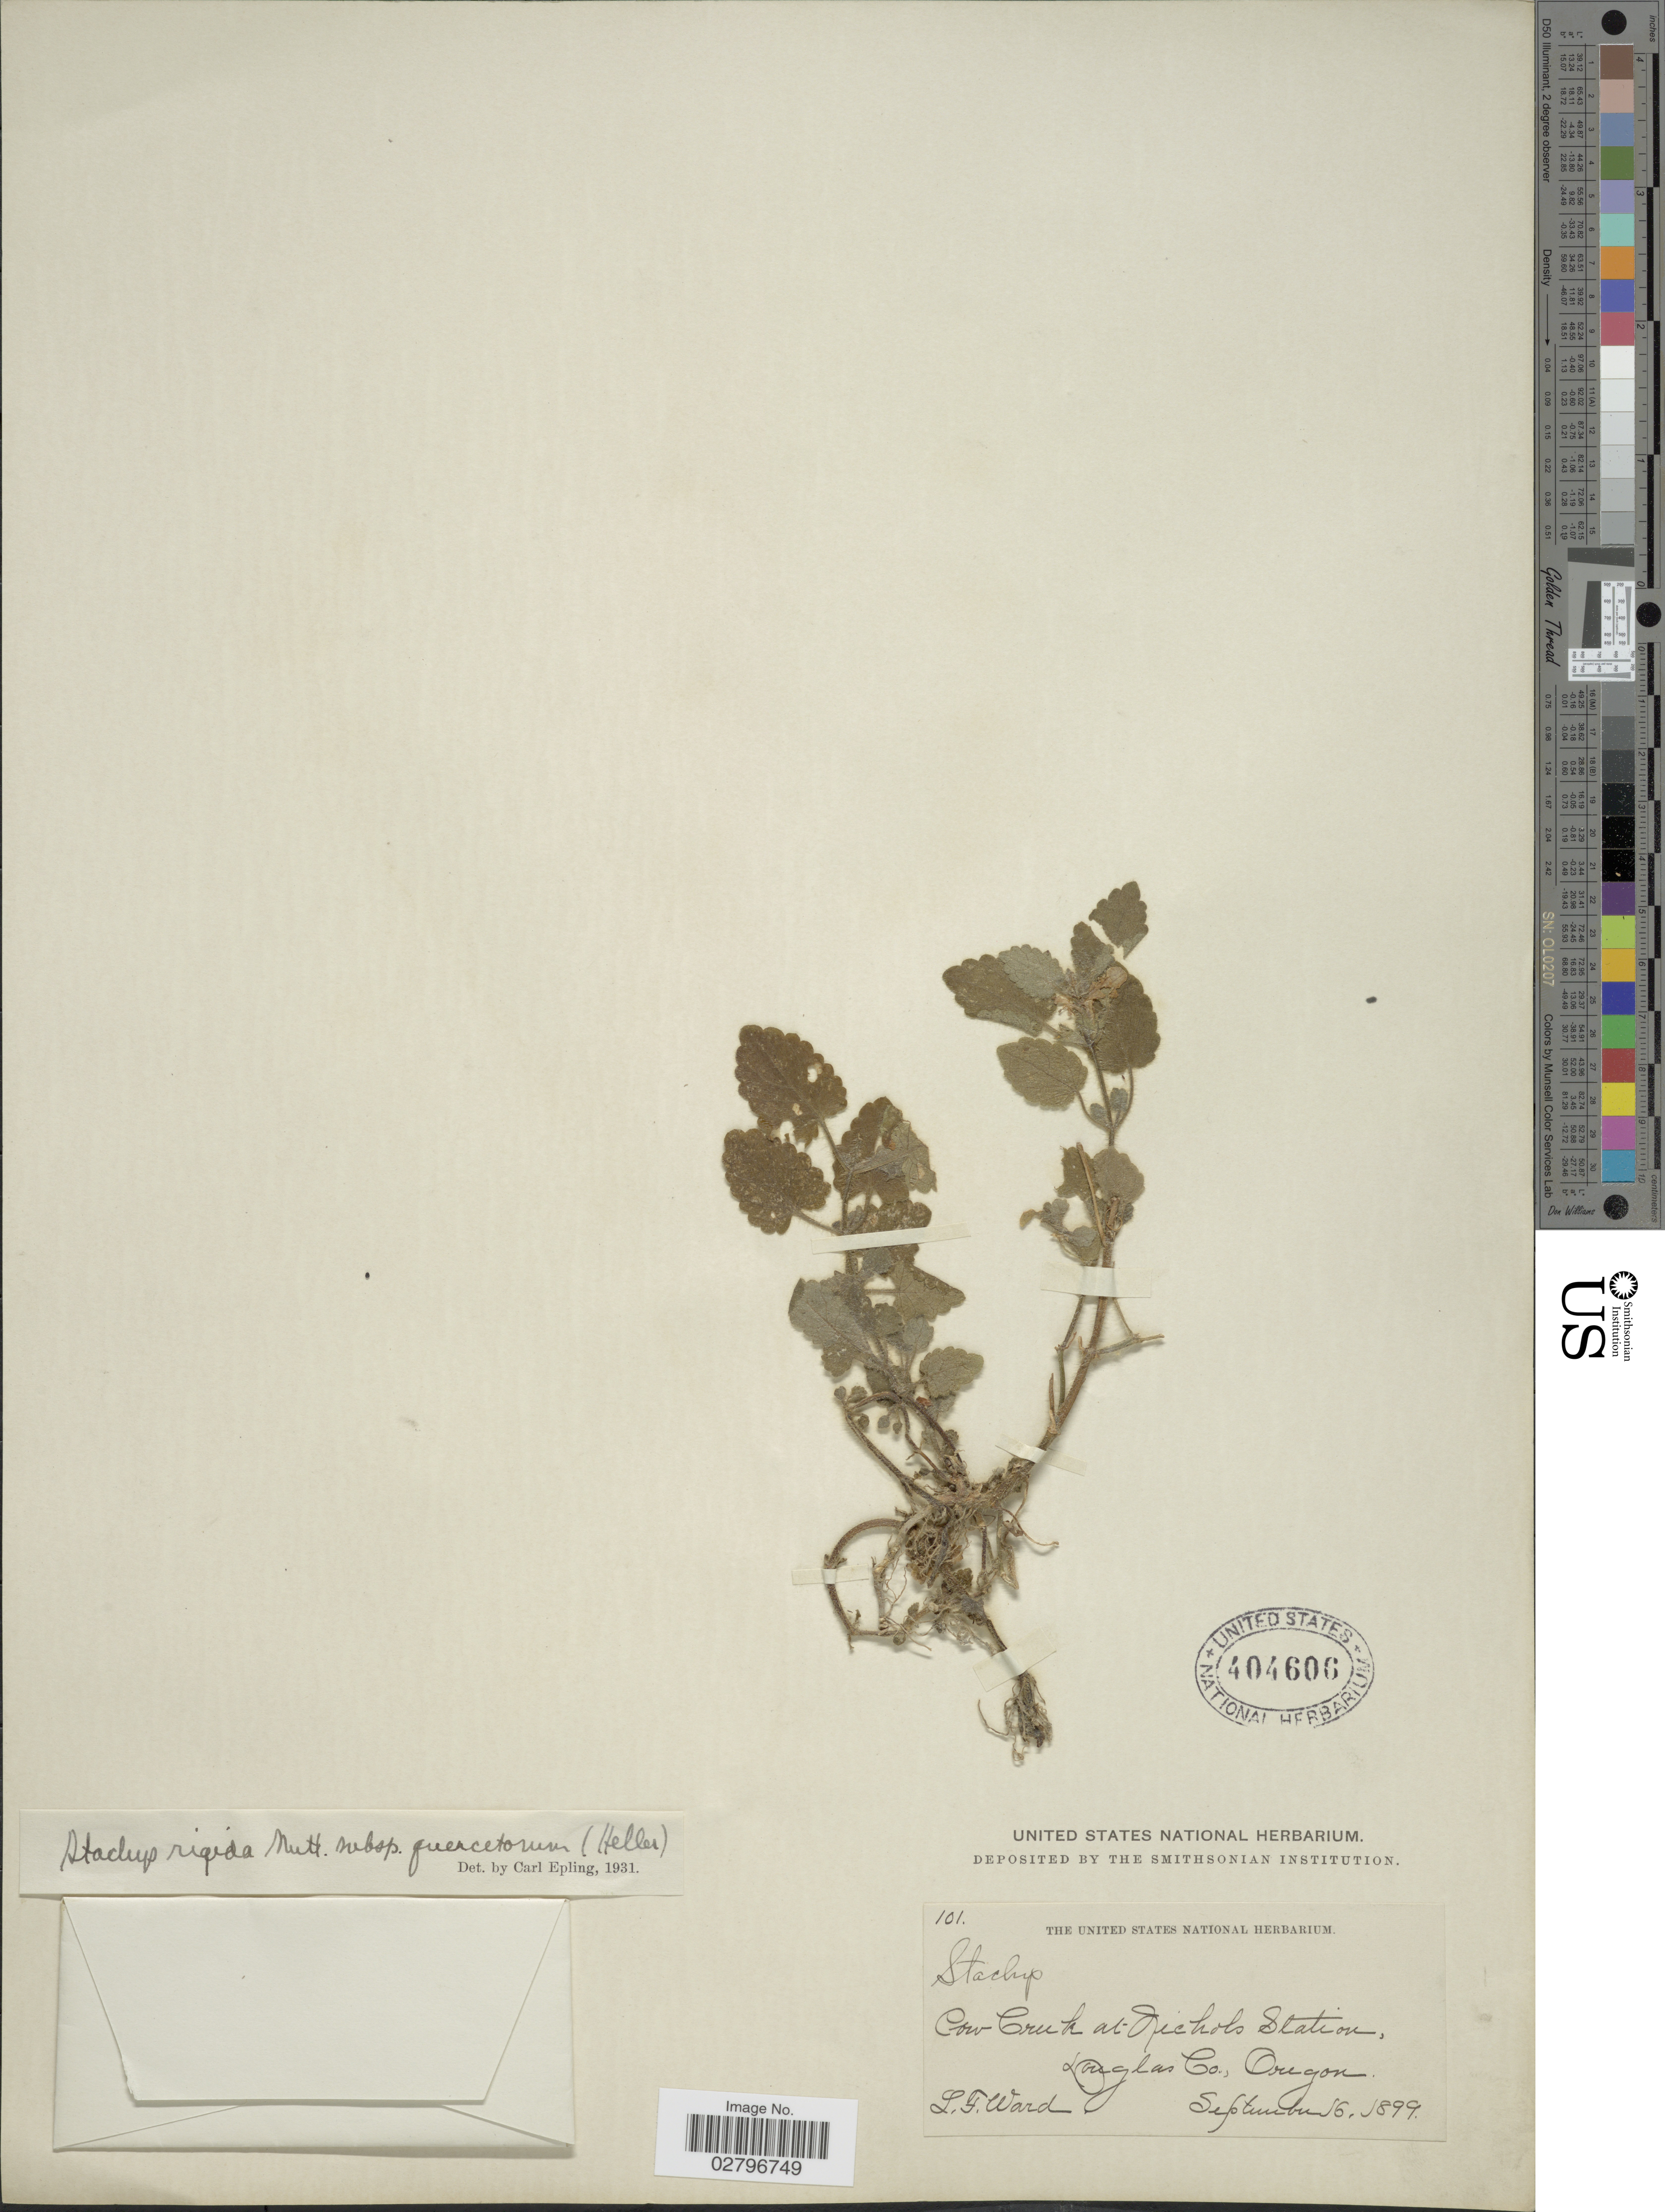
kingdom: Plantae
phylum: Tracheophyta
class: Magnoliopsida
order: Lamiales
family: Lamiaceae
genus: Stachys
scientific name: Stachys rigida subsp. quercetorum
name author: (A. Heller) Epling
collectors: L. Ward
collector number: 101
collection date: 1899-09-16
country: United States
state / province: Oregon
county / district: Douglas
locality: Cow Creek at Nichols Station, Douglas Co., Oregon.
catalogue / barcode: US 404606